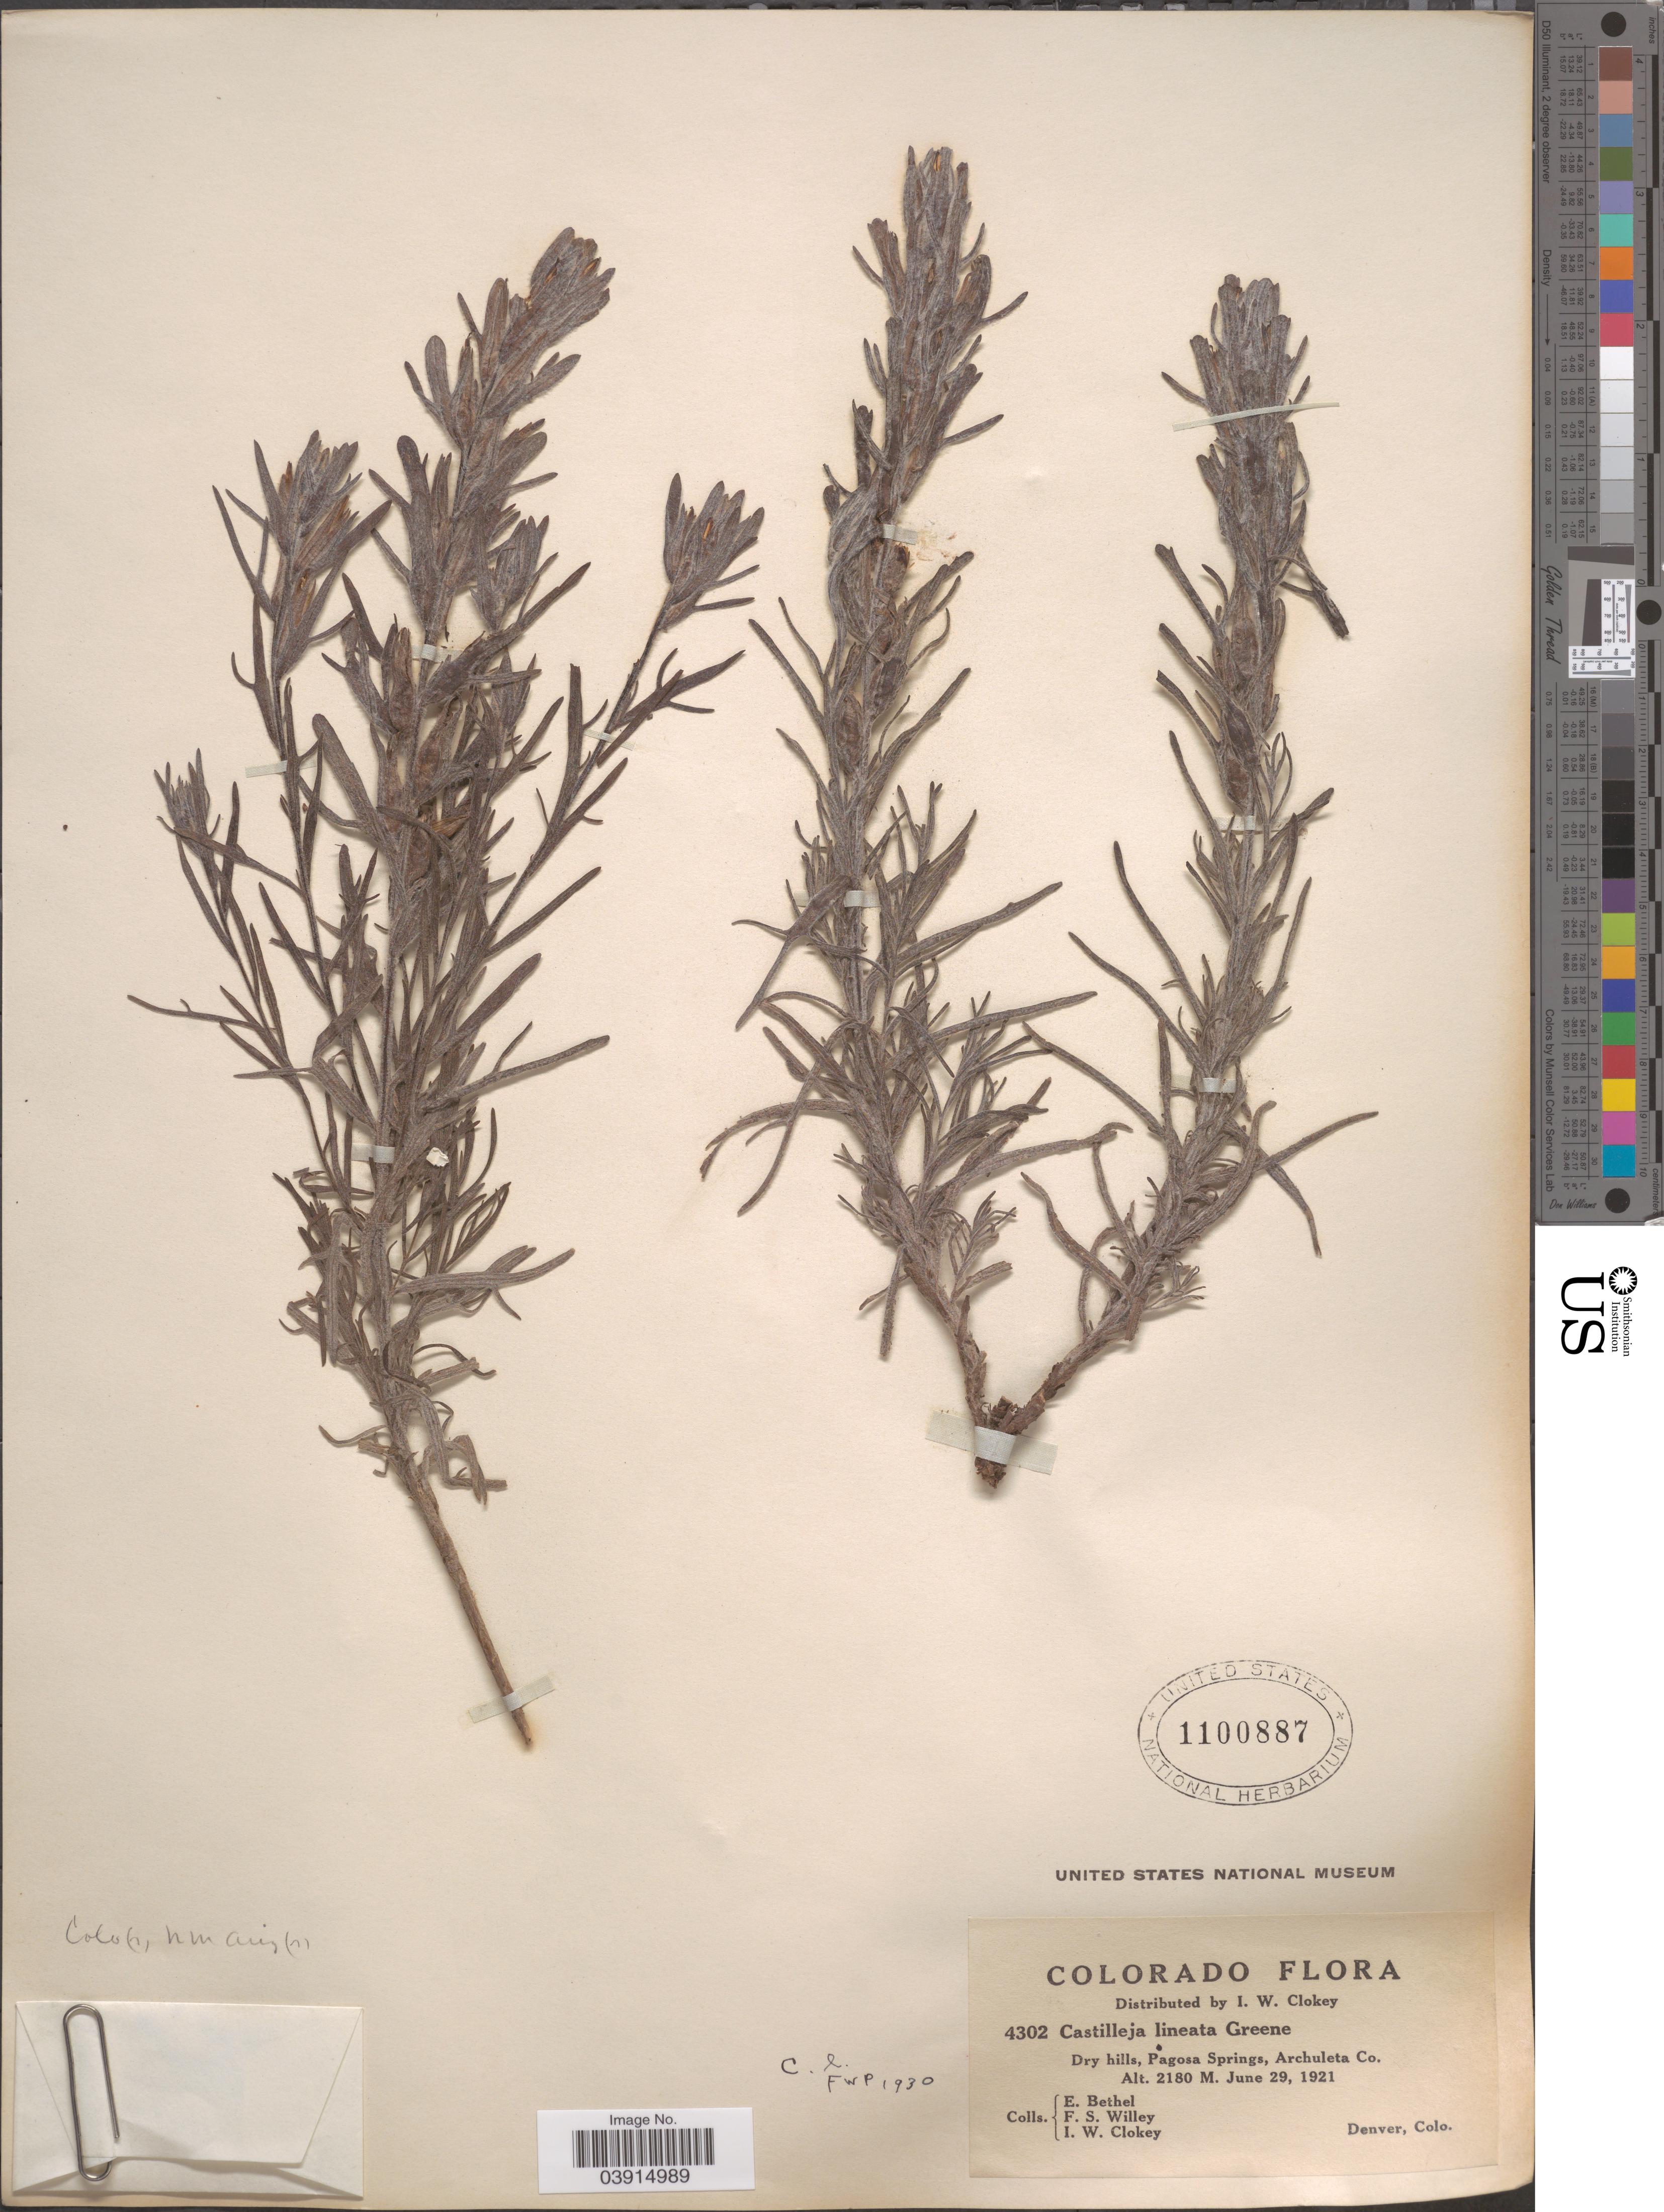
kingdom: Plantae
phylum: Tracheophyta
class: Magnoliopsida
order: Lamiales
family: Orobanchaceae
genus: Castilleja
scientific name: Castilleja sp.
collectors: E. Bethel, F. Willey & I. W. Clokey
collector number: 4302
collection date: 1921-06-29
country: United States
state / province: Colorado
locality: Pagosa Springs, Archuleta Co.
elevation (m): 2180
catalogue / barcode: US 1100887